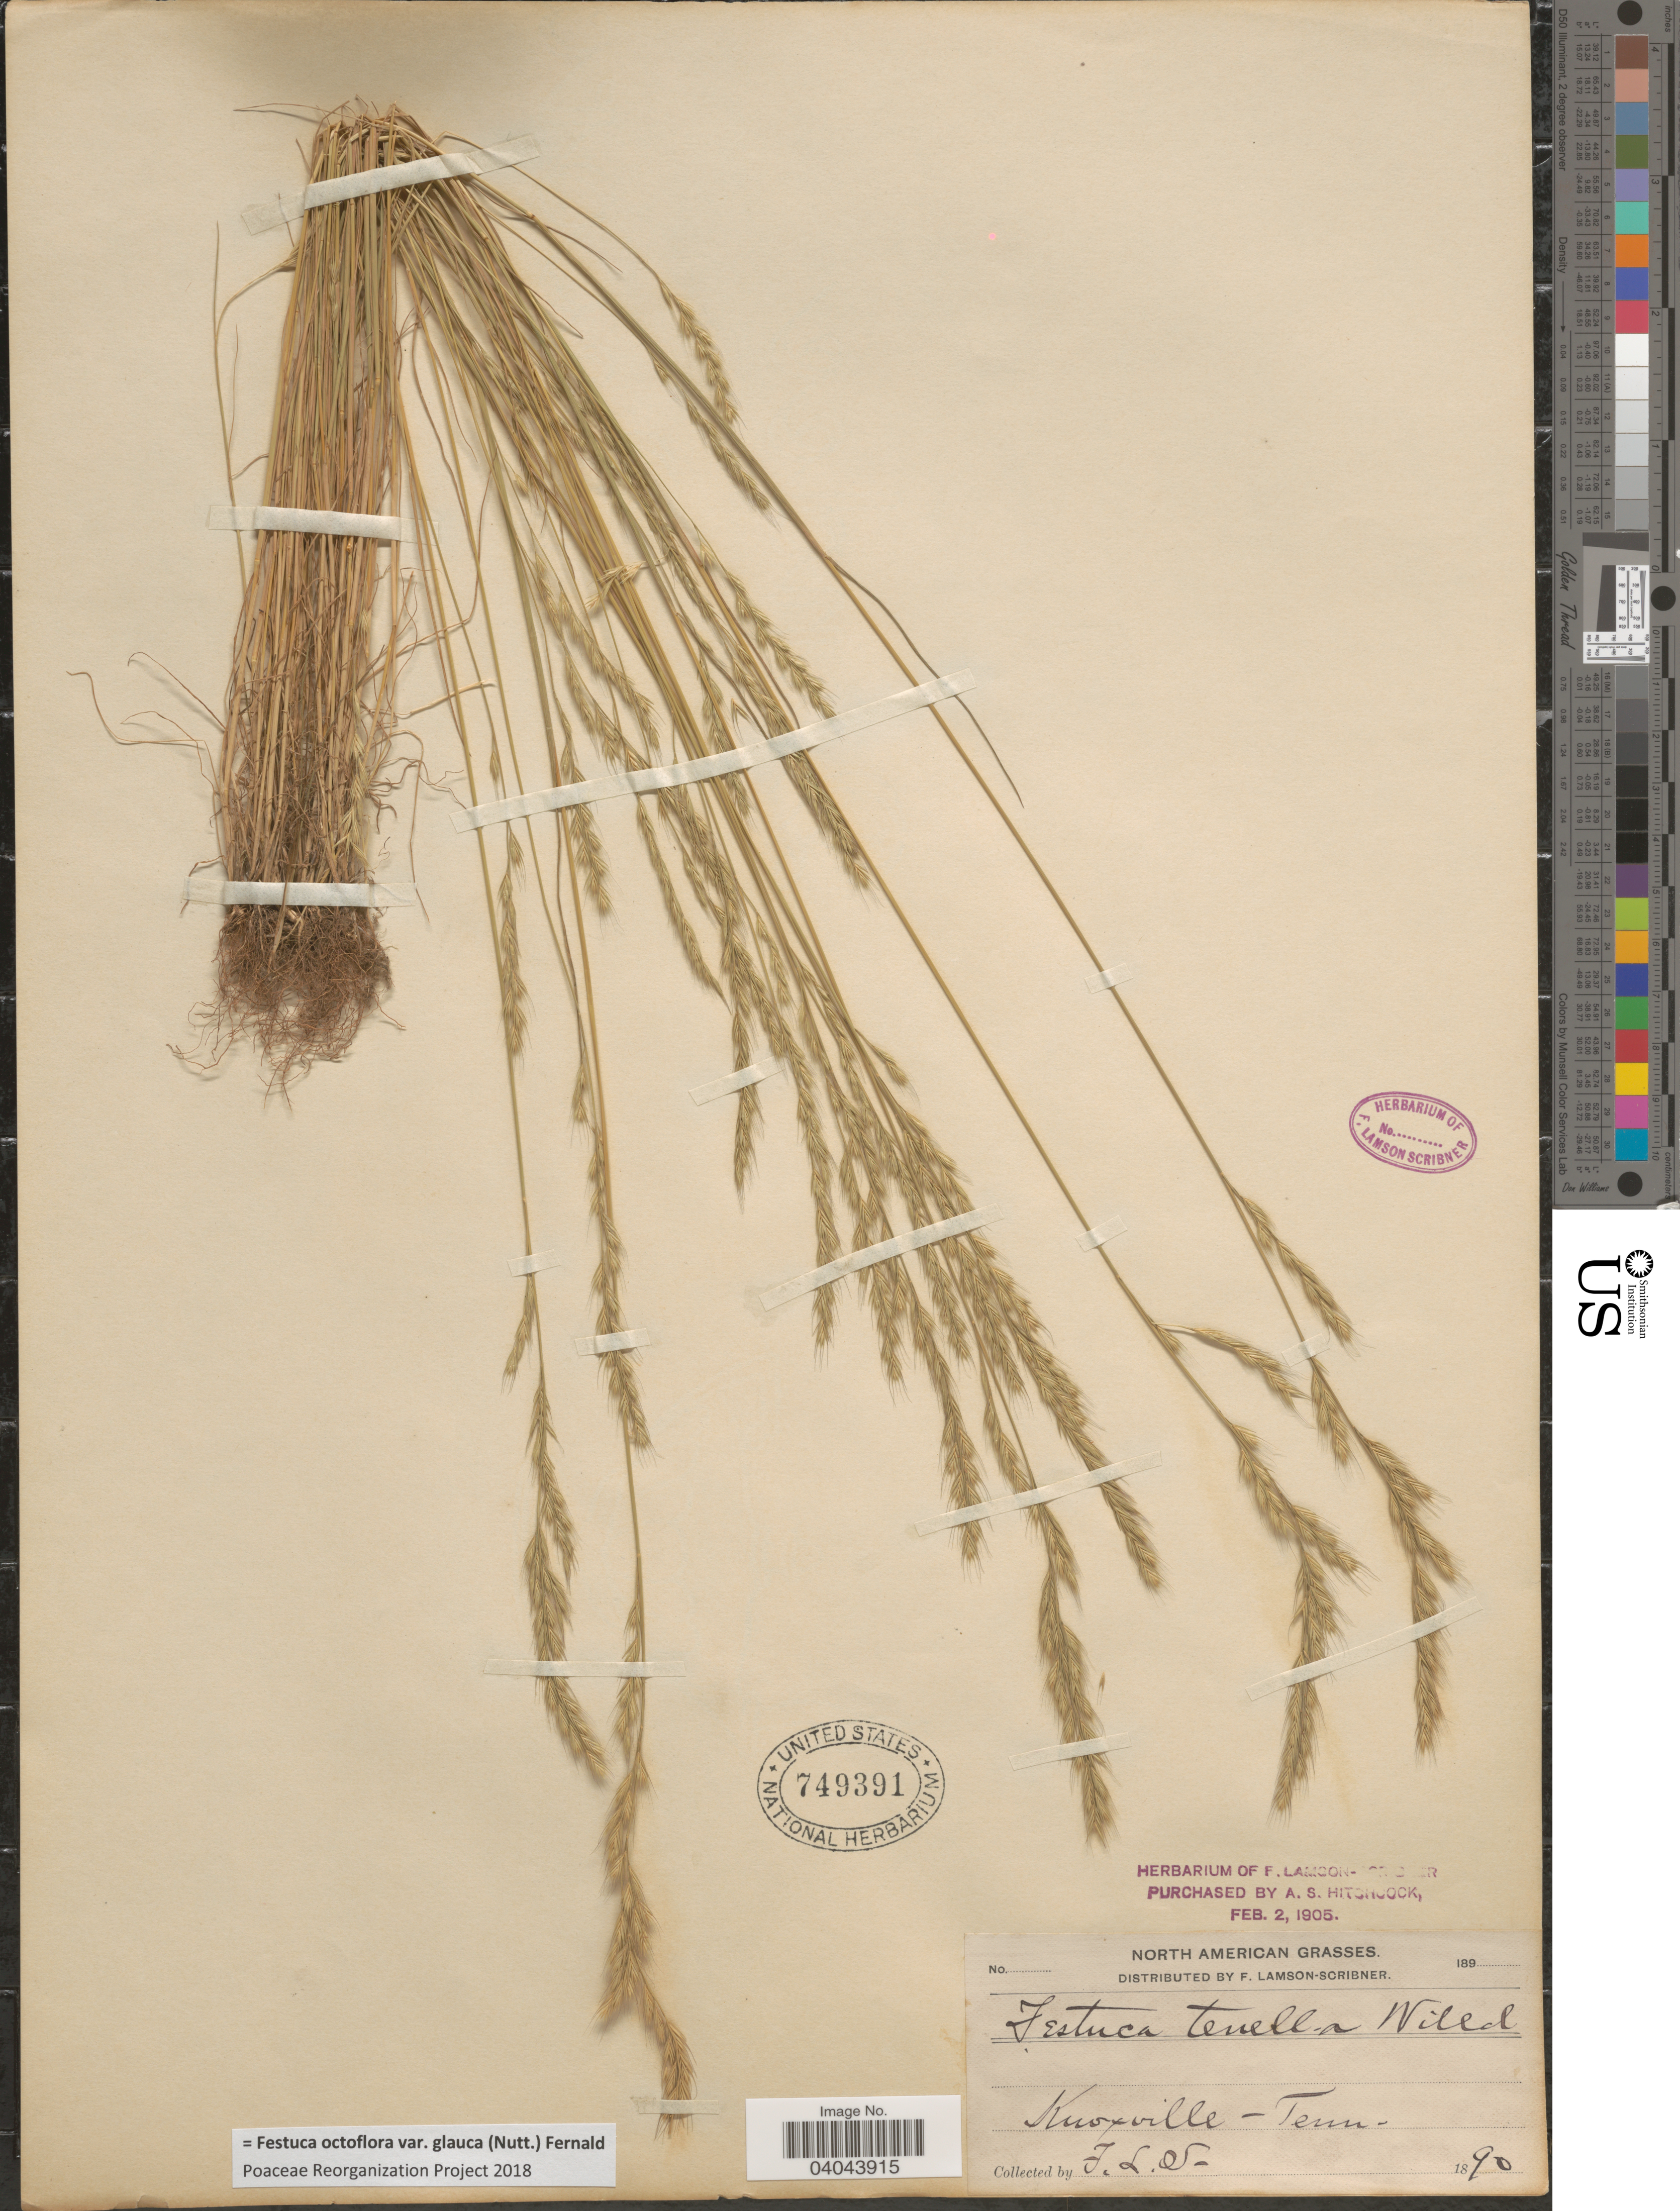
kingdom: Plantae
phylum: Tracheophyta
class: Liliopsida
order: Poales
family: Poaceae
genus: Festuca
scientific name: Festuca octoflora var. glauca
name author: (Nutt.) Fernald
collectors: F. Lamson-Scribner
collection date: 1890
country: United States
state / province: Tennessee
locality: Knoxville.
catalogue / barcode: US 749391